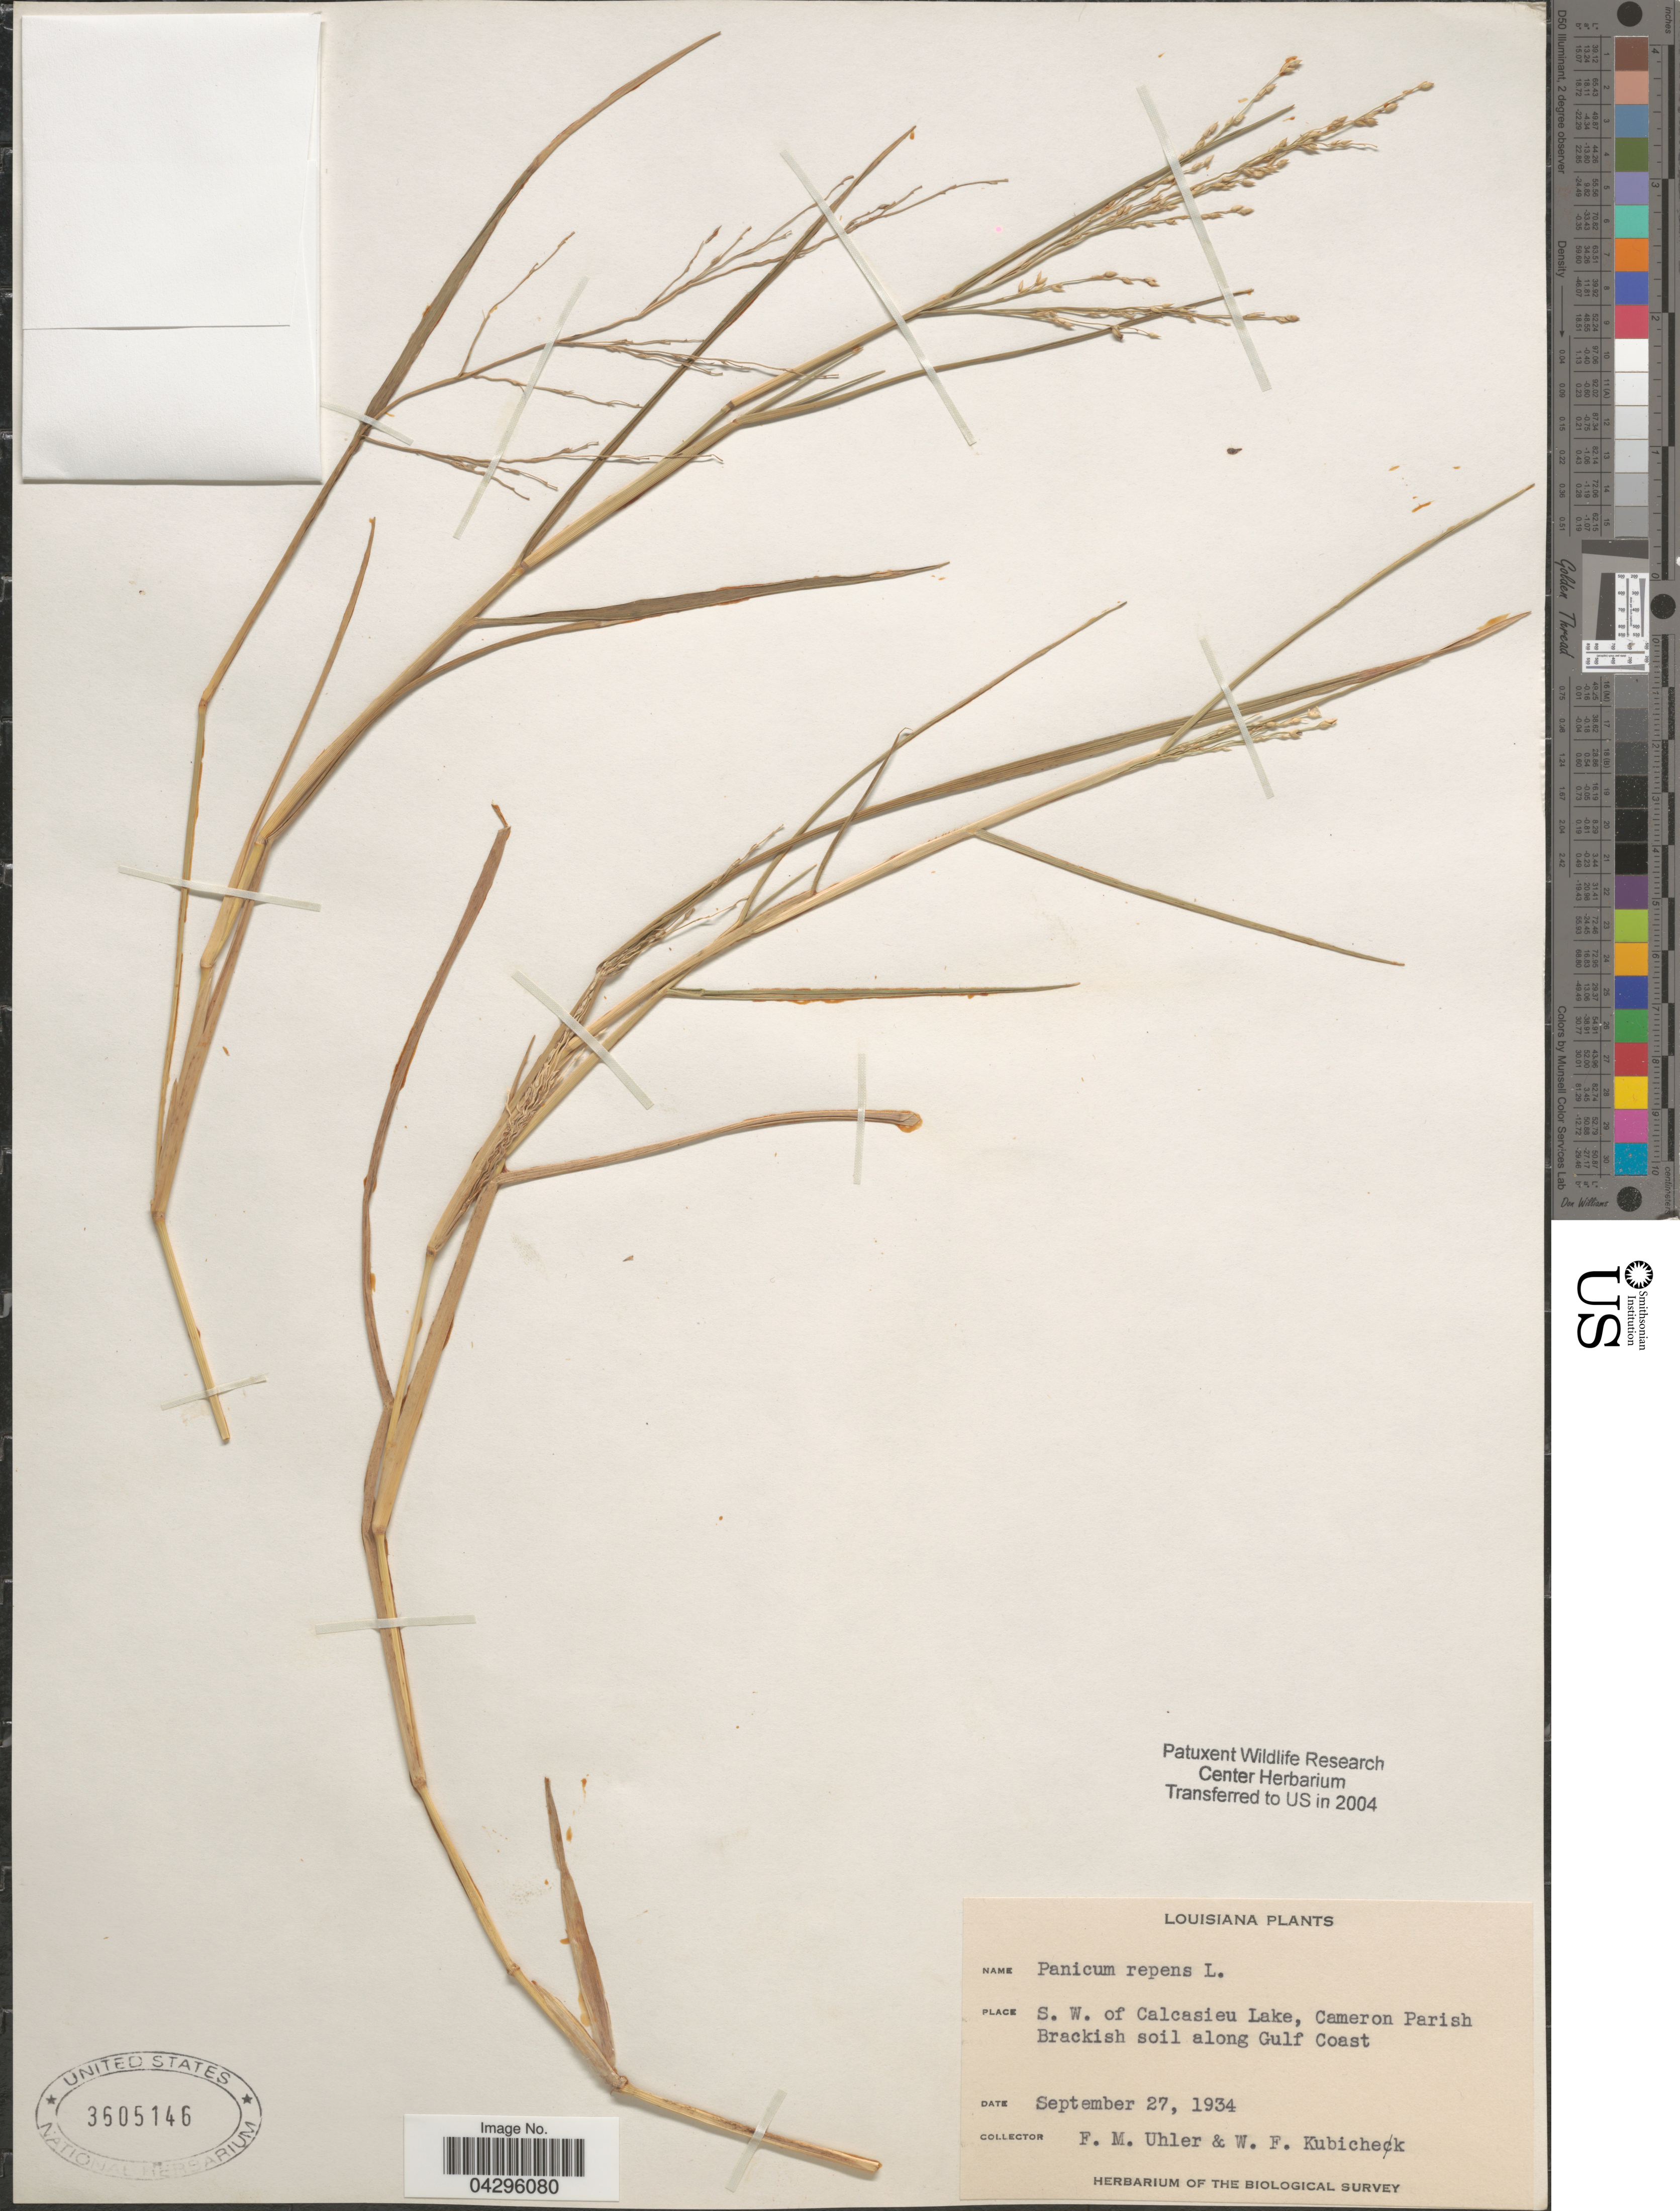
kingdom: Plantae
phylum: Tracheophyta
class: Liliopsida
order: Poales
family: Poaceae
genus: Panicum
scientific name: Panicum repens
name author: L.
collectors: F. M. Uhler & W. Kubichek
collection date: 1934-09-27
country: United States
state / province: Louisiana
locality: S. W. of Calcasieu Lake, Cameron Parish. Brackish soil along Gulf Coast. Biological Survey.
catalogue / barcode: US 3605146